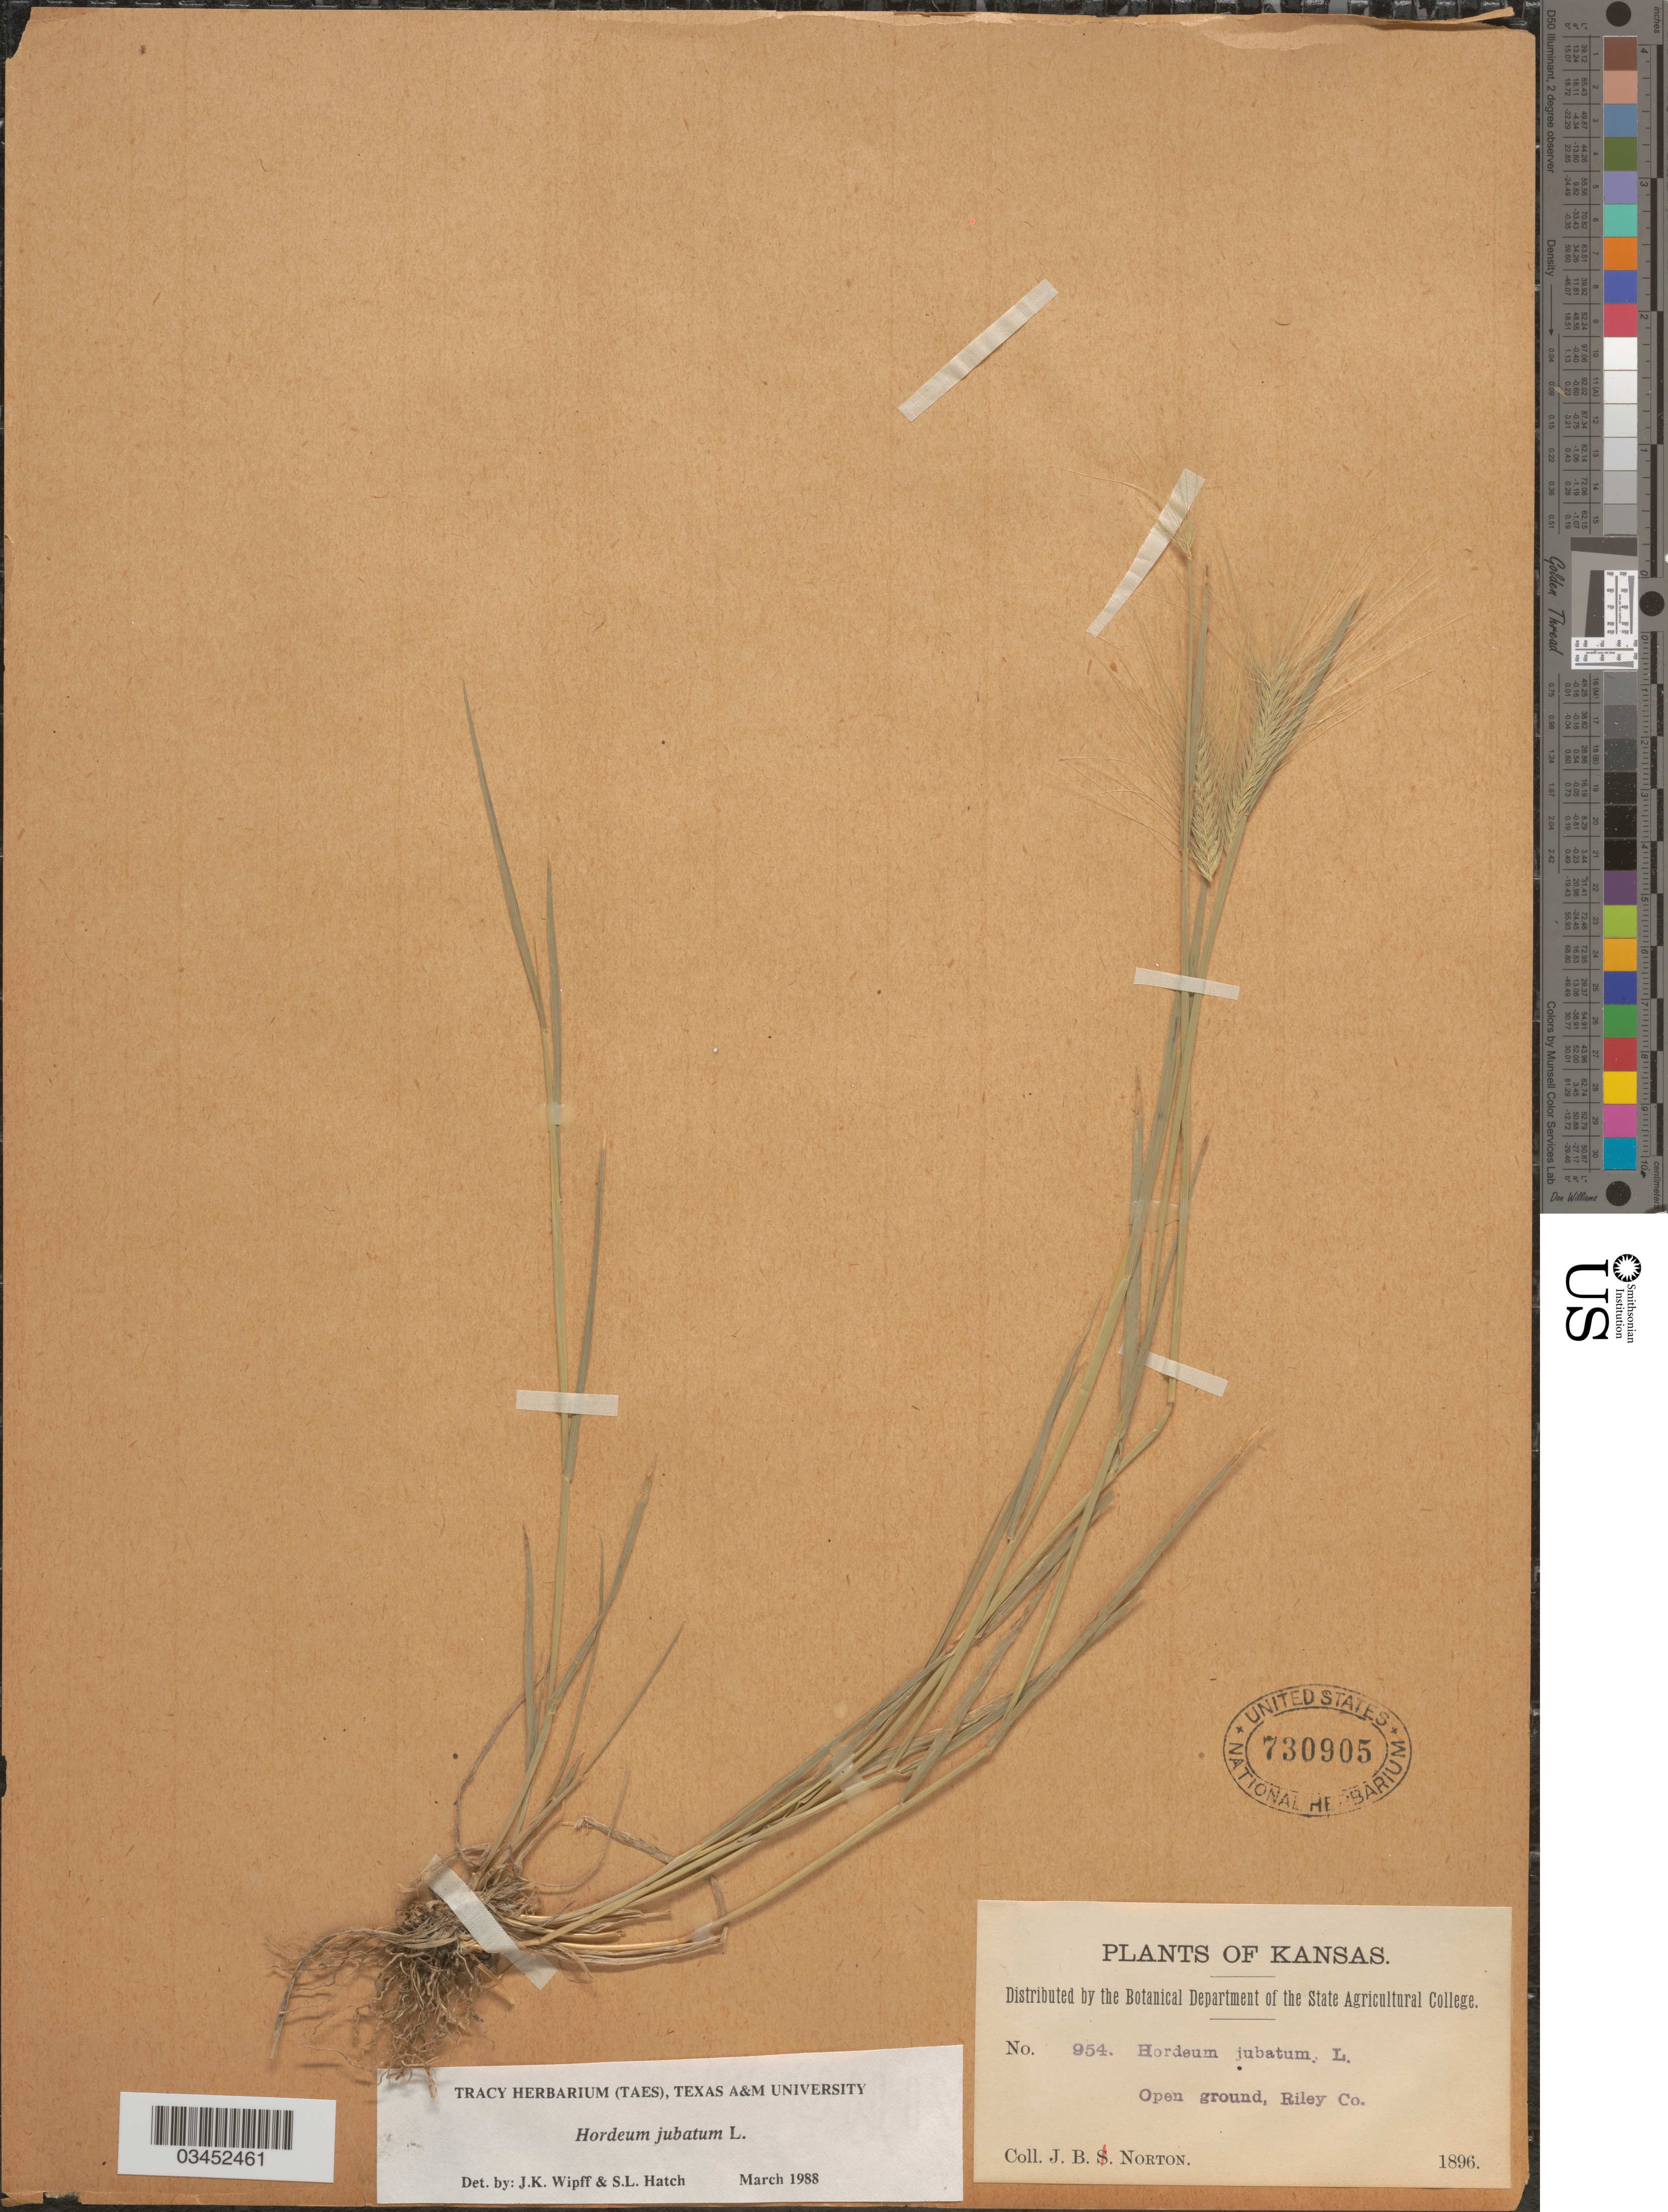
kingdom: Plantae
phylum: Tracheophyta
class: Liliopsida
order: Poales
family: Poaceae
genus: Hordeum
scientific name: Hordeum jubatum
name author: L.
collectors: J. B. Norton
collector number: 954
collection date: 1896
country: United States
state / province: Kansas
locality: Open ground, Riley Co.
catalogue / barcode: US 730905